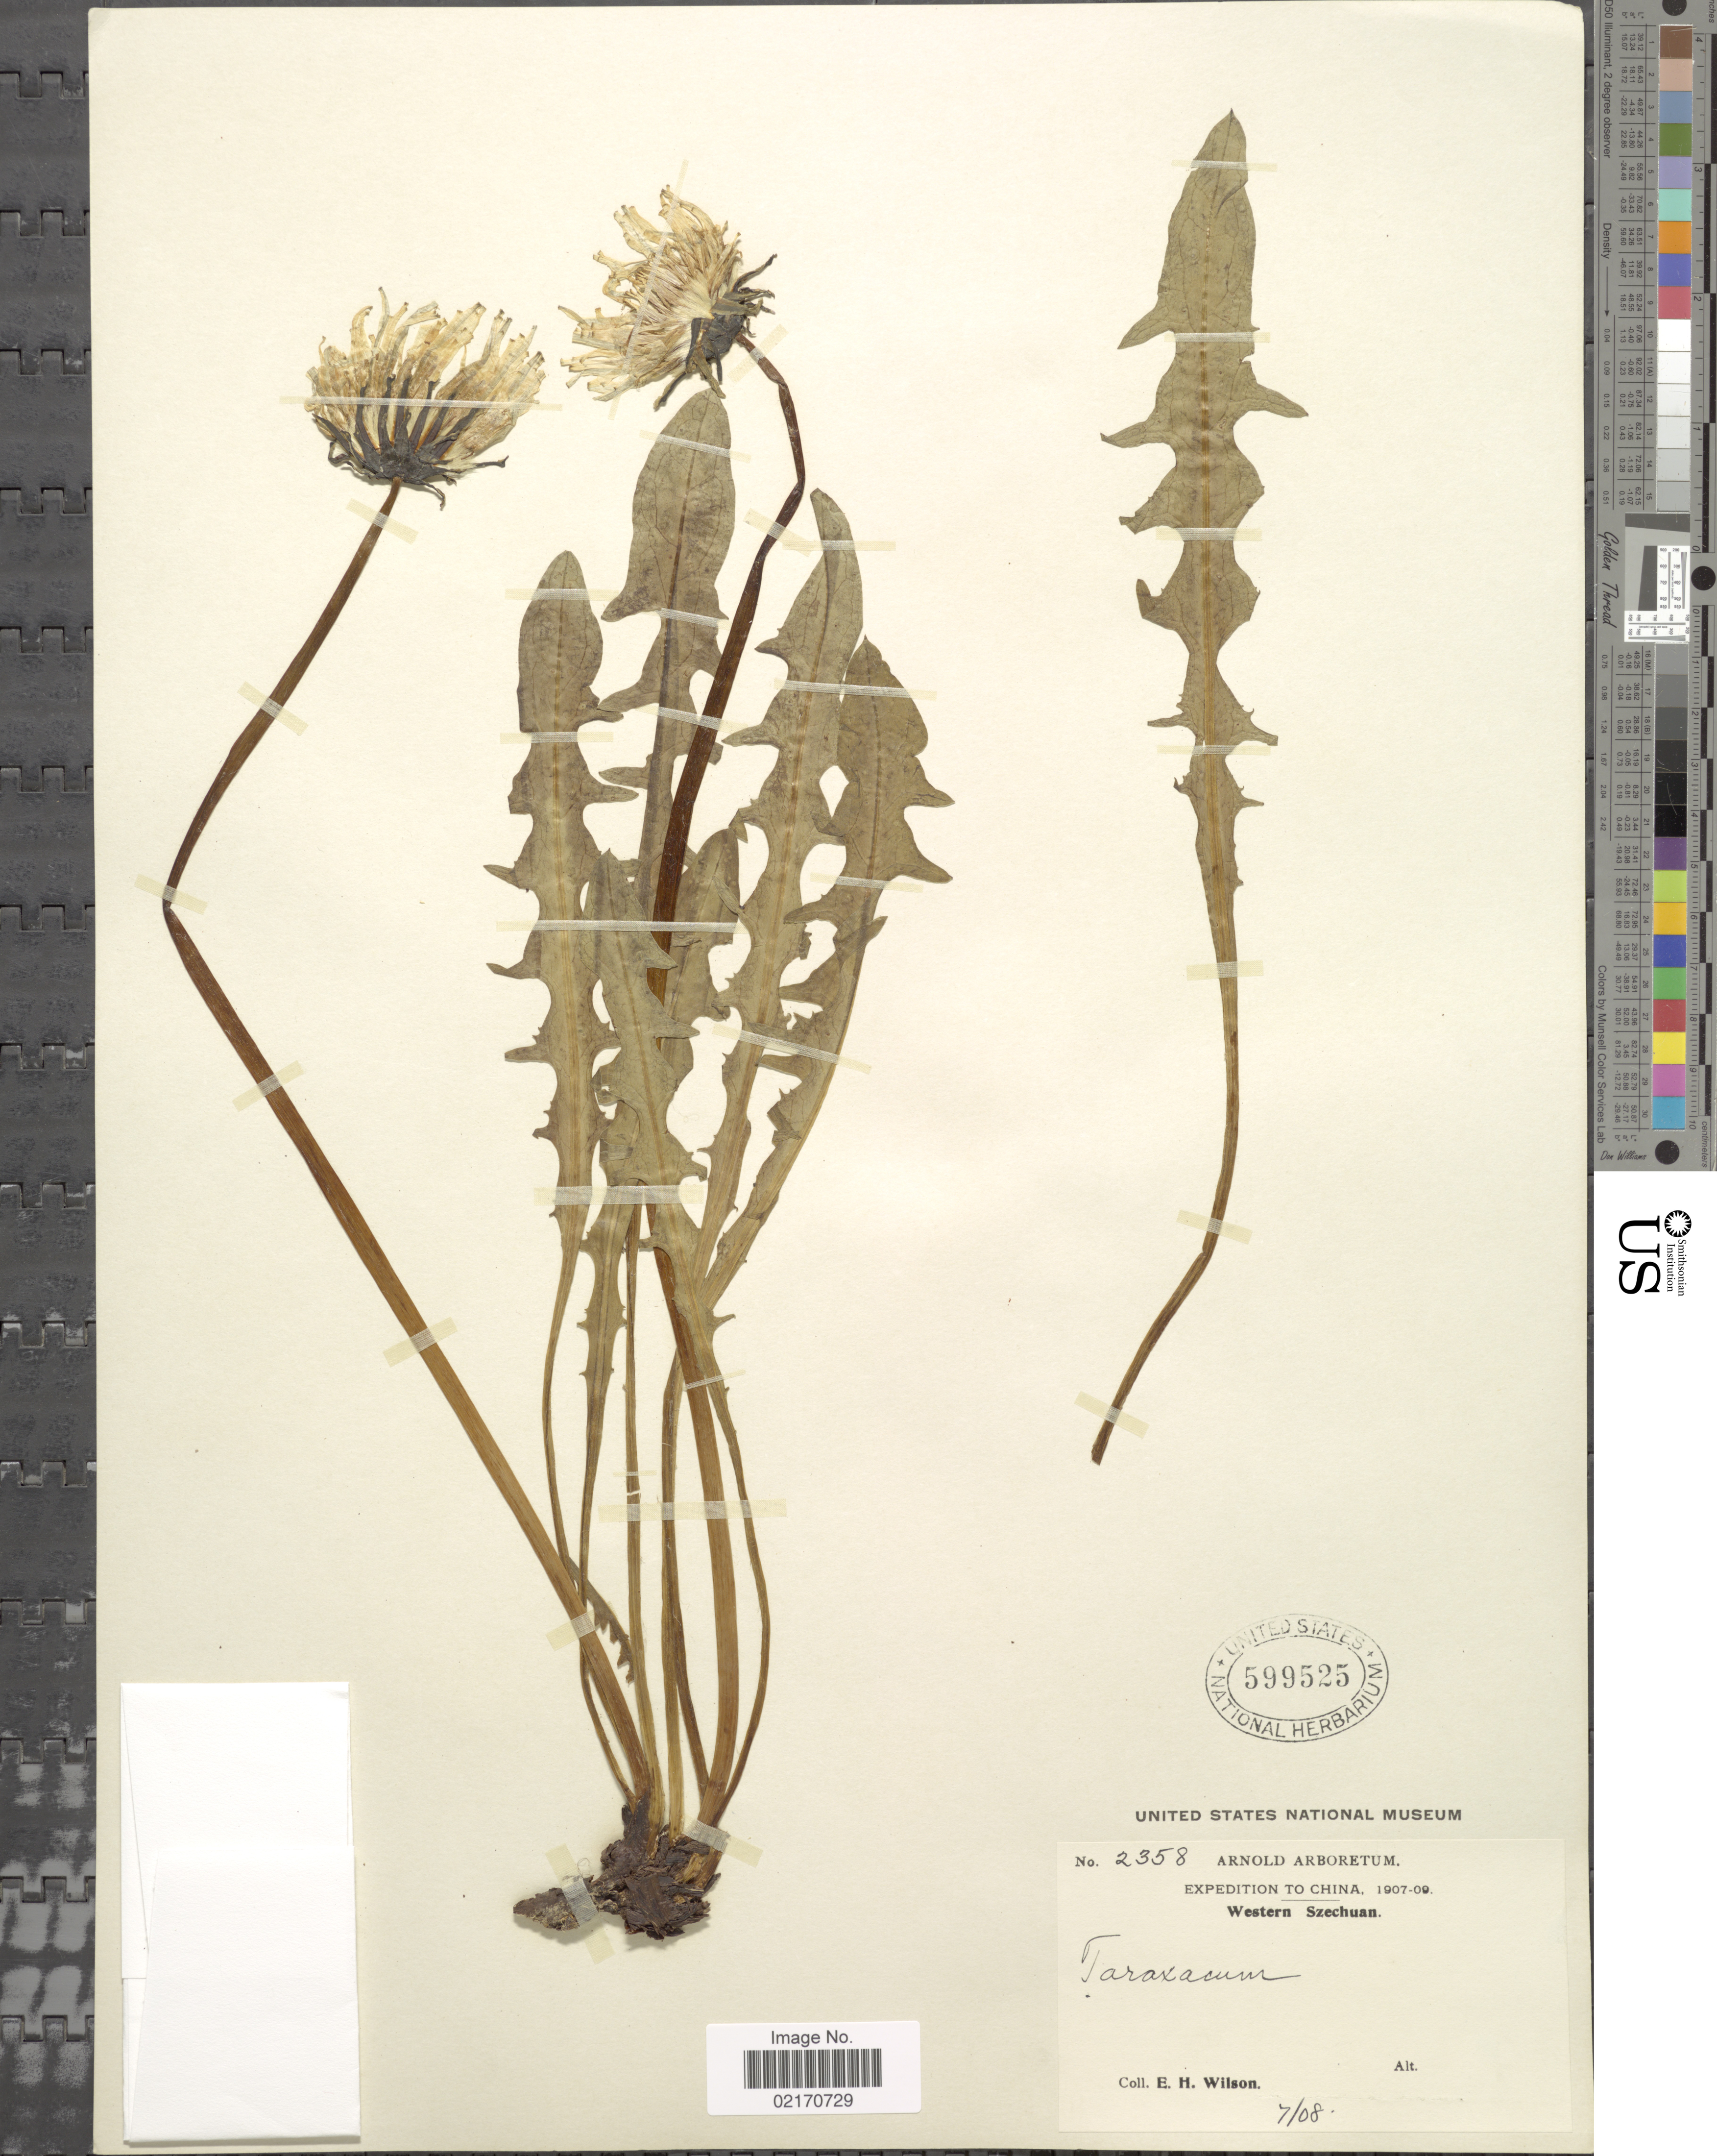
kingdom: Plantae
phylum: Tracheophyta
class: Magnoliopsida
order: Asterales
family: Asteraceae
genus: Taraxacum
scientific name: Taraxacum sp.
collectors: E. Wilson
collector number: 2358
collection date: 1908-07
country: China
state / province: Sichuan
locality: Western Szechuan.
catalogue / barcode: US 599525